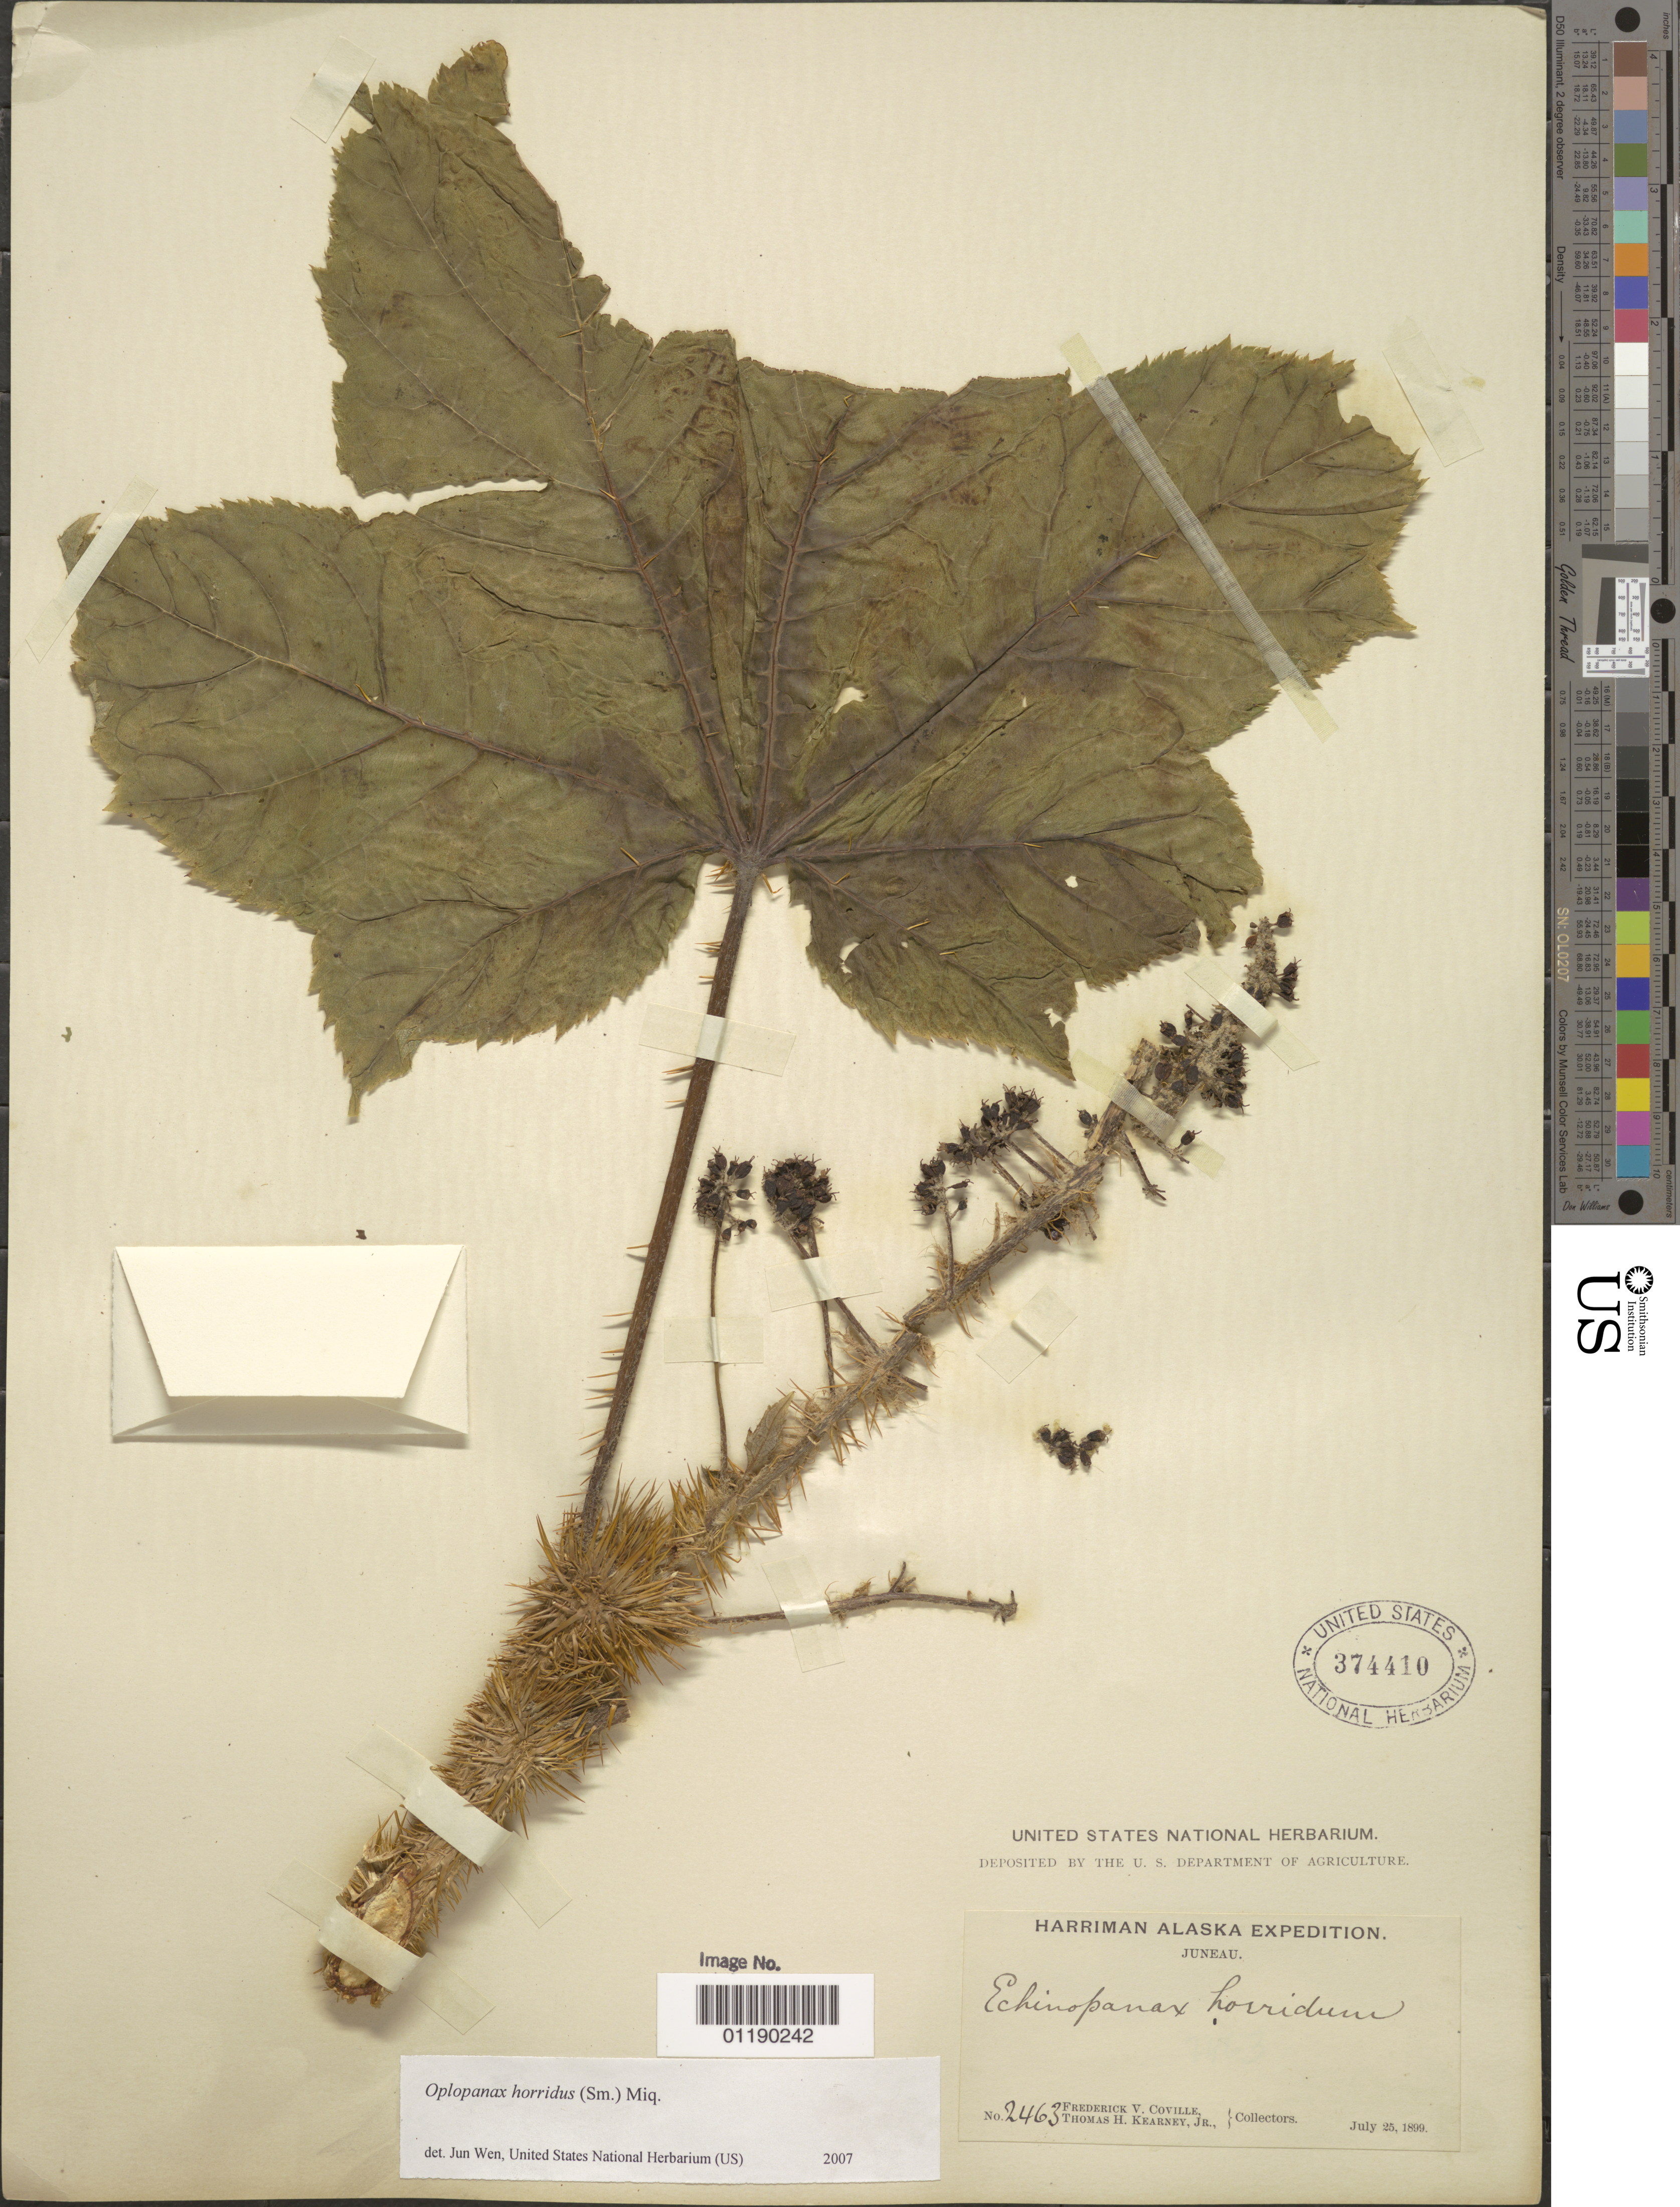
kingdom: Plantae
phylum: Tracheophyta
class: Magnoliopsida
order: Apiales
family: Araliaceae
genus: Oplopanax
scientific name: Oplopanax horridus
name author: (Sm.) Miq.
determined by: Wen, Jun, (BOT), Smithsonian Institution - National Museum of Natural History (UNITED STATES)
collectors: F. V. Coville & T. H. Kearney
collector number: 2463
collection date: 1899-07-25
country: United States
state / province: Alaska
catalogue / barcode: US 374410